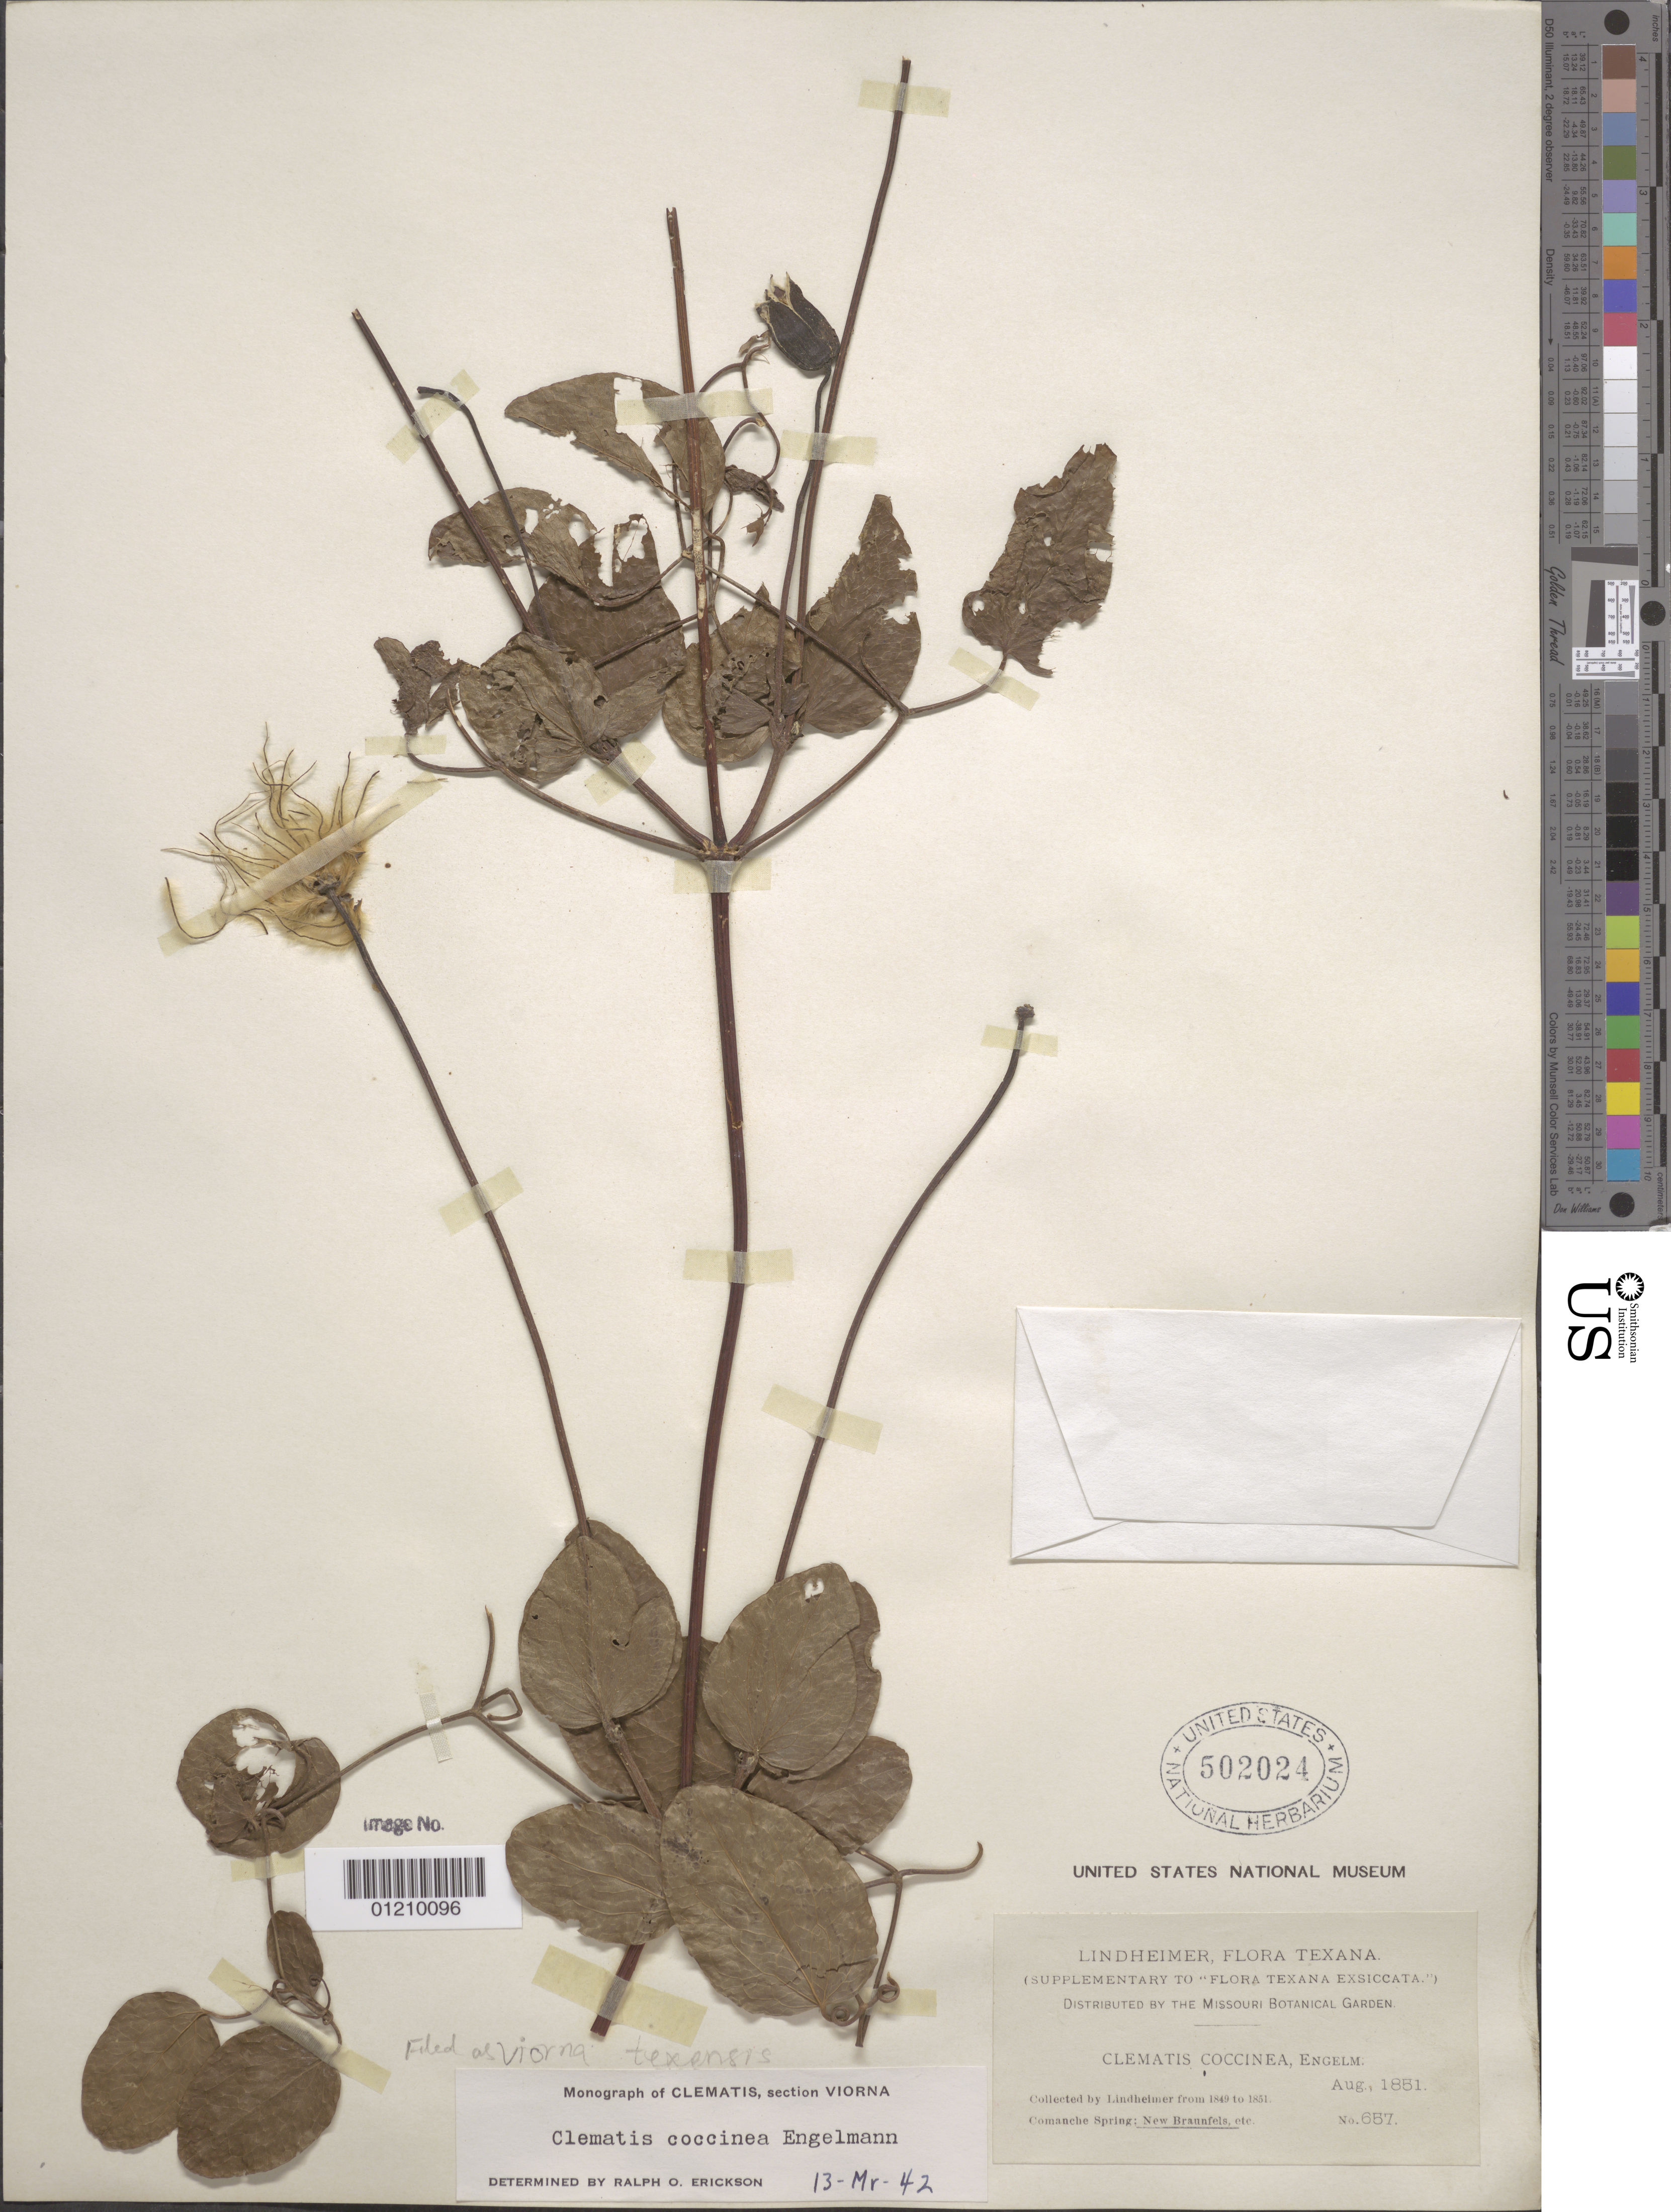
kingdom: Plantae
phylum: Tracheophyta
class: Magnoliopsida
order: Ranunculales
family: Ranunculaceae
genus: Clematis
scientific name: Clematis texensis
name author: Buckley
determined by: Strong, M. T., (US), Smithsonian Institution - National Museum of Natural History (UNITED STATES)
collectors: F. J. Lindheimer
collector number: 657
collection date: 1851-08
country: United States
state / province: Texas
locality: Comanche Spring, New Brannfels.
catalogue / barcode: US 502024